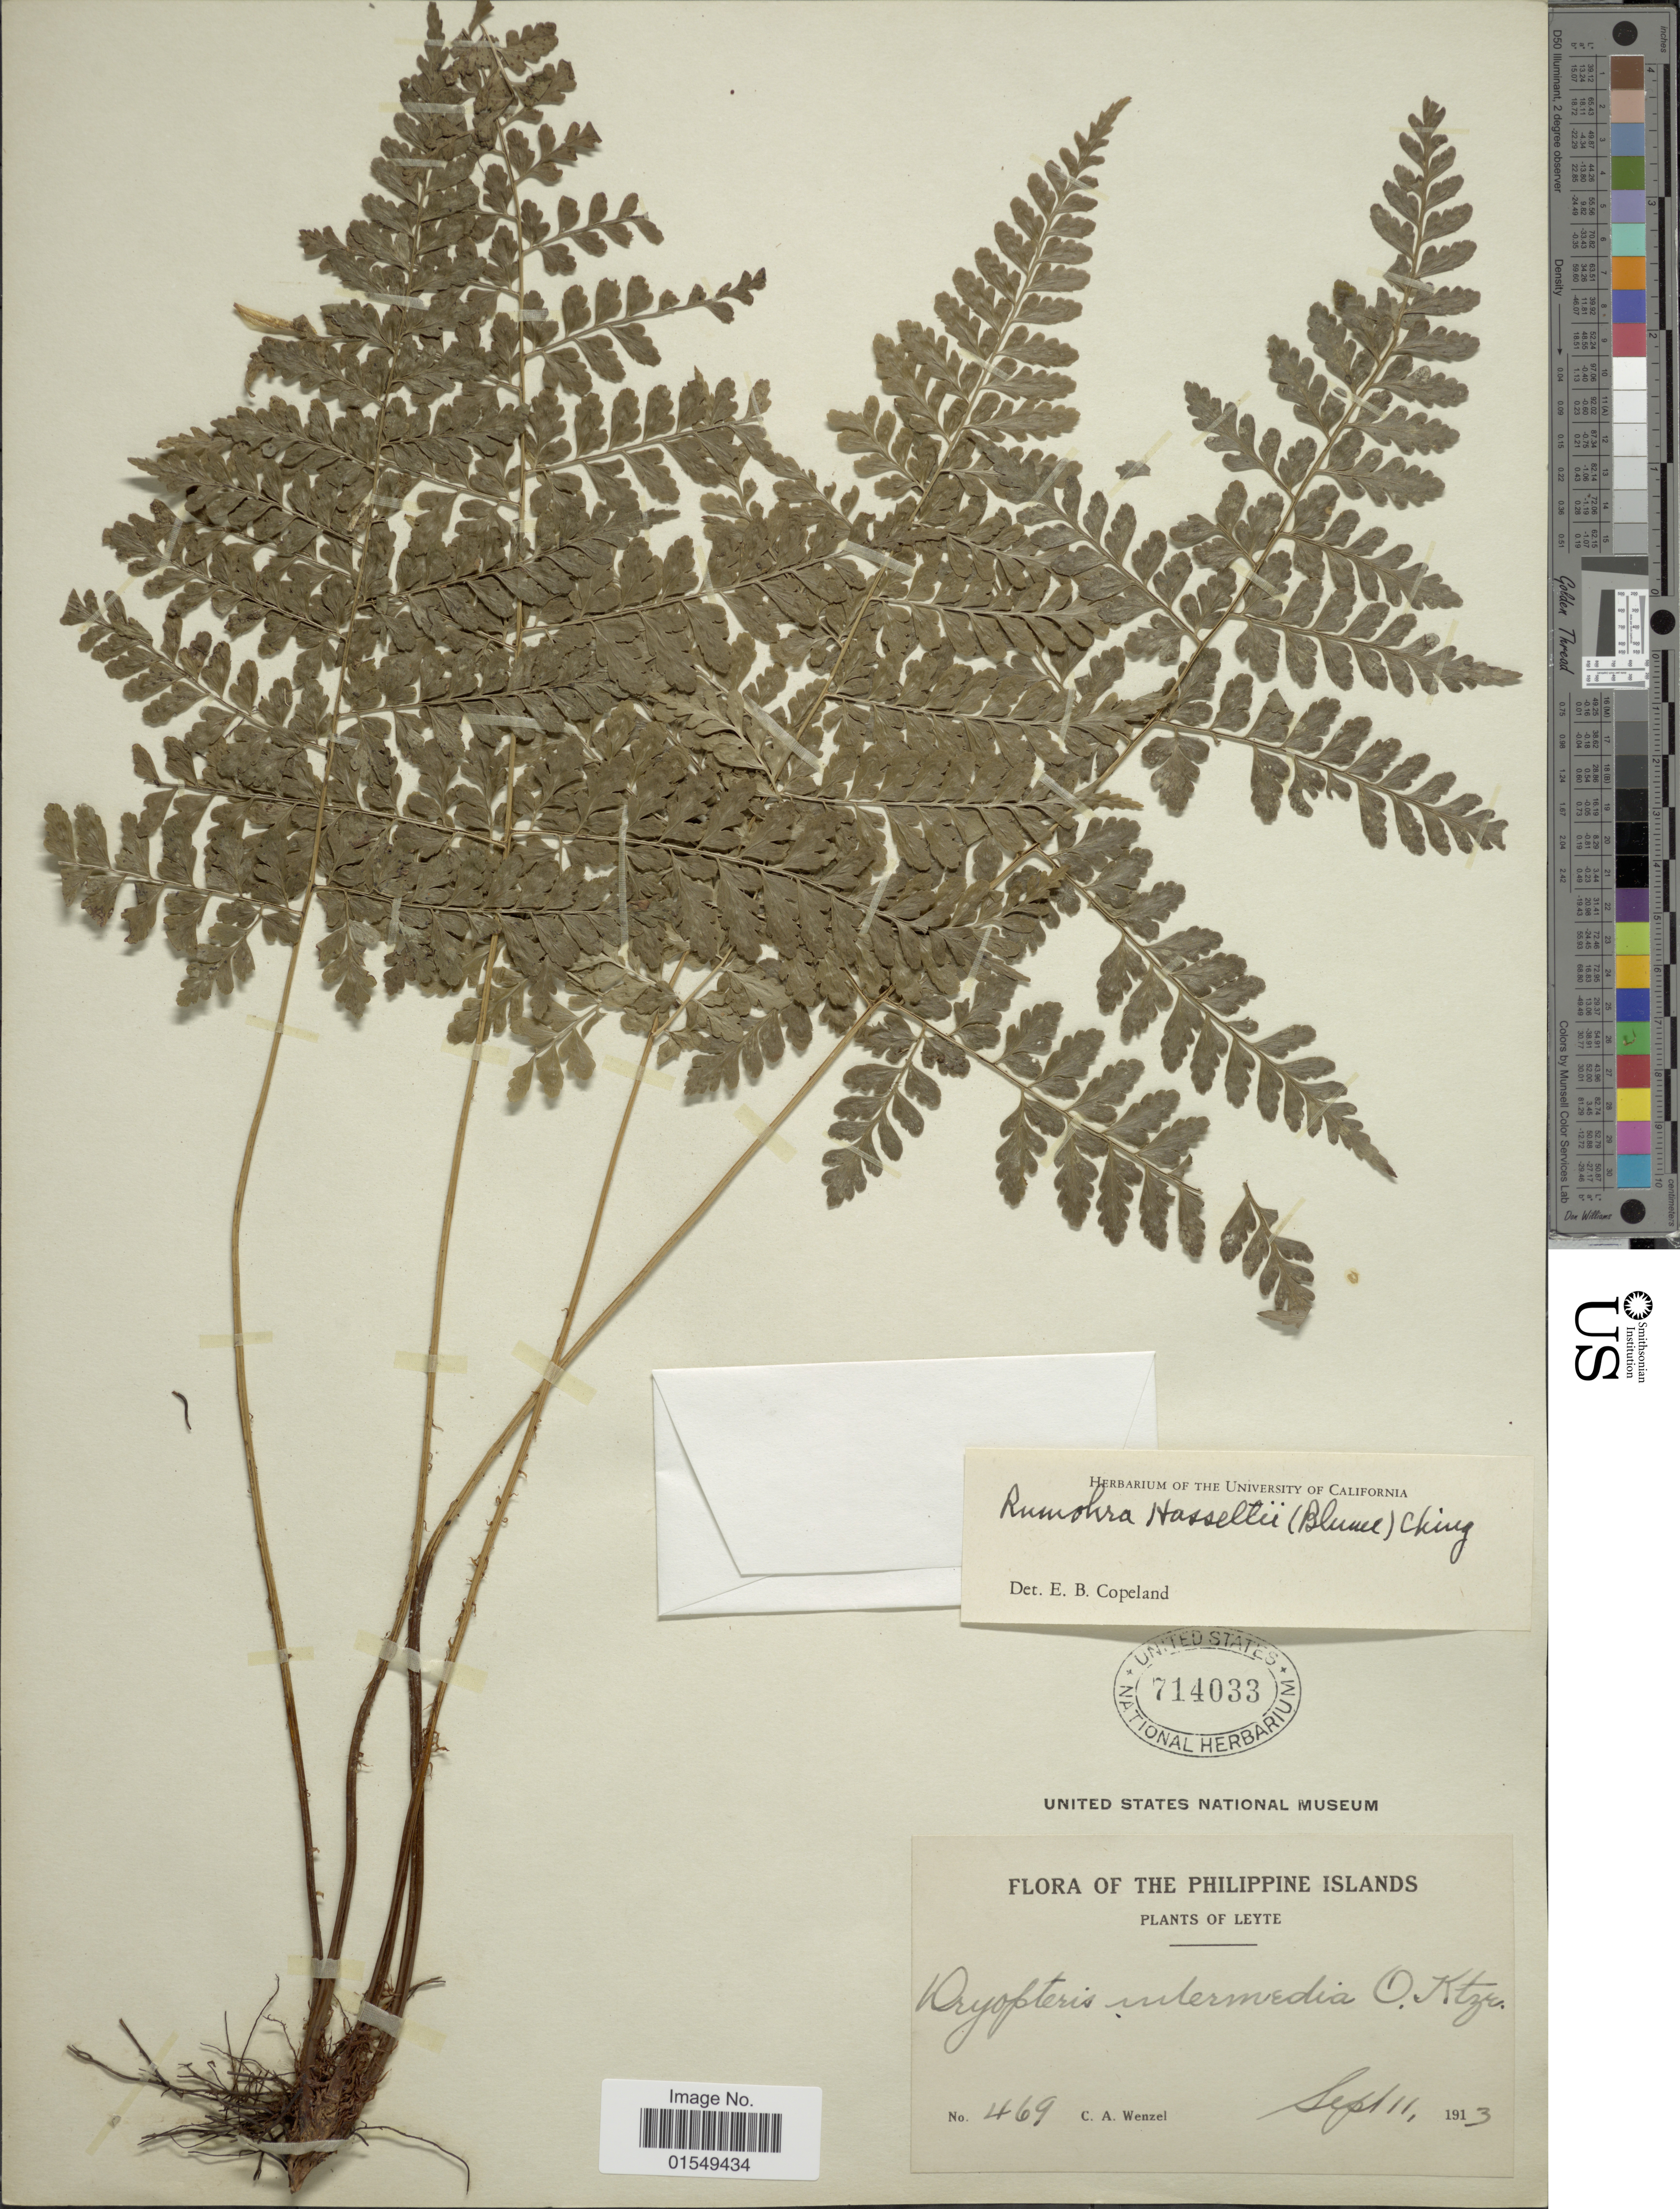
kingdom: Plantae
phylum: Tracheophyta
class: Polypodiopsida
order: Polypodiales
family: Dryopteridaceae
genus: Arachniodes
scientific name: Arachniodes hasseltii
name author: (Blume) Ching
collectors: C. Wenzel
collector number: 469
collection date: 1913-09-11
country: Philippines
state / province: Eastern Visayas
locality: Philippine Islands, Leyte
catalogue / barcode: US 714033